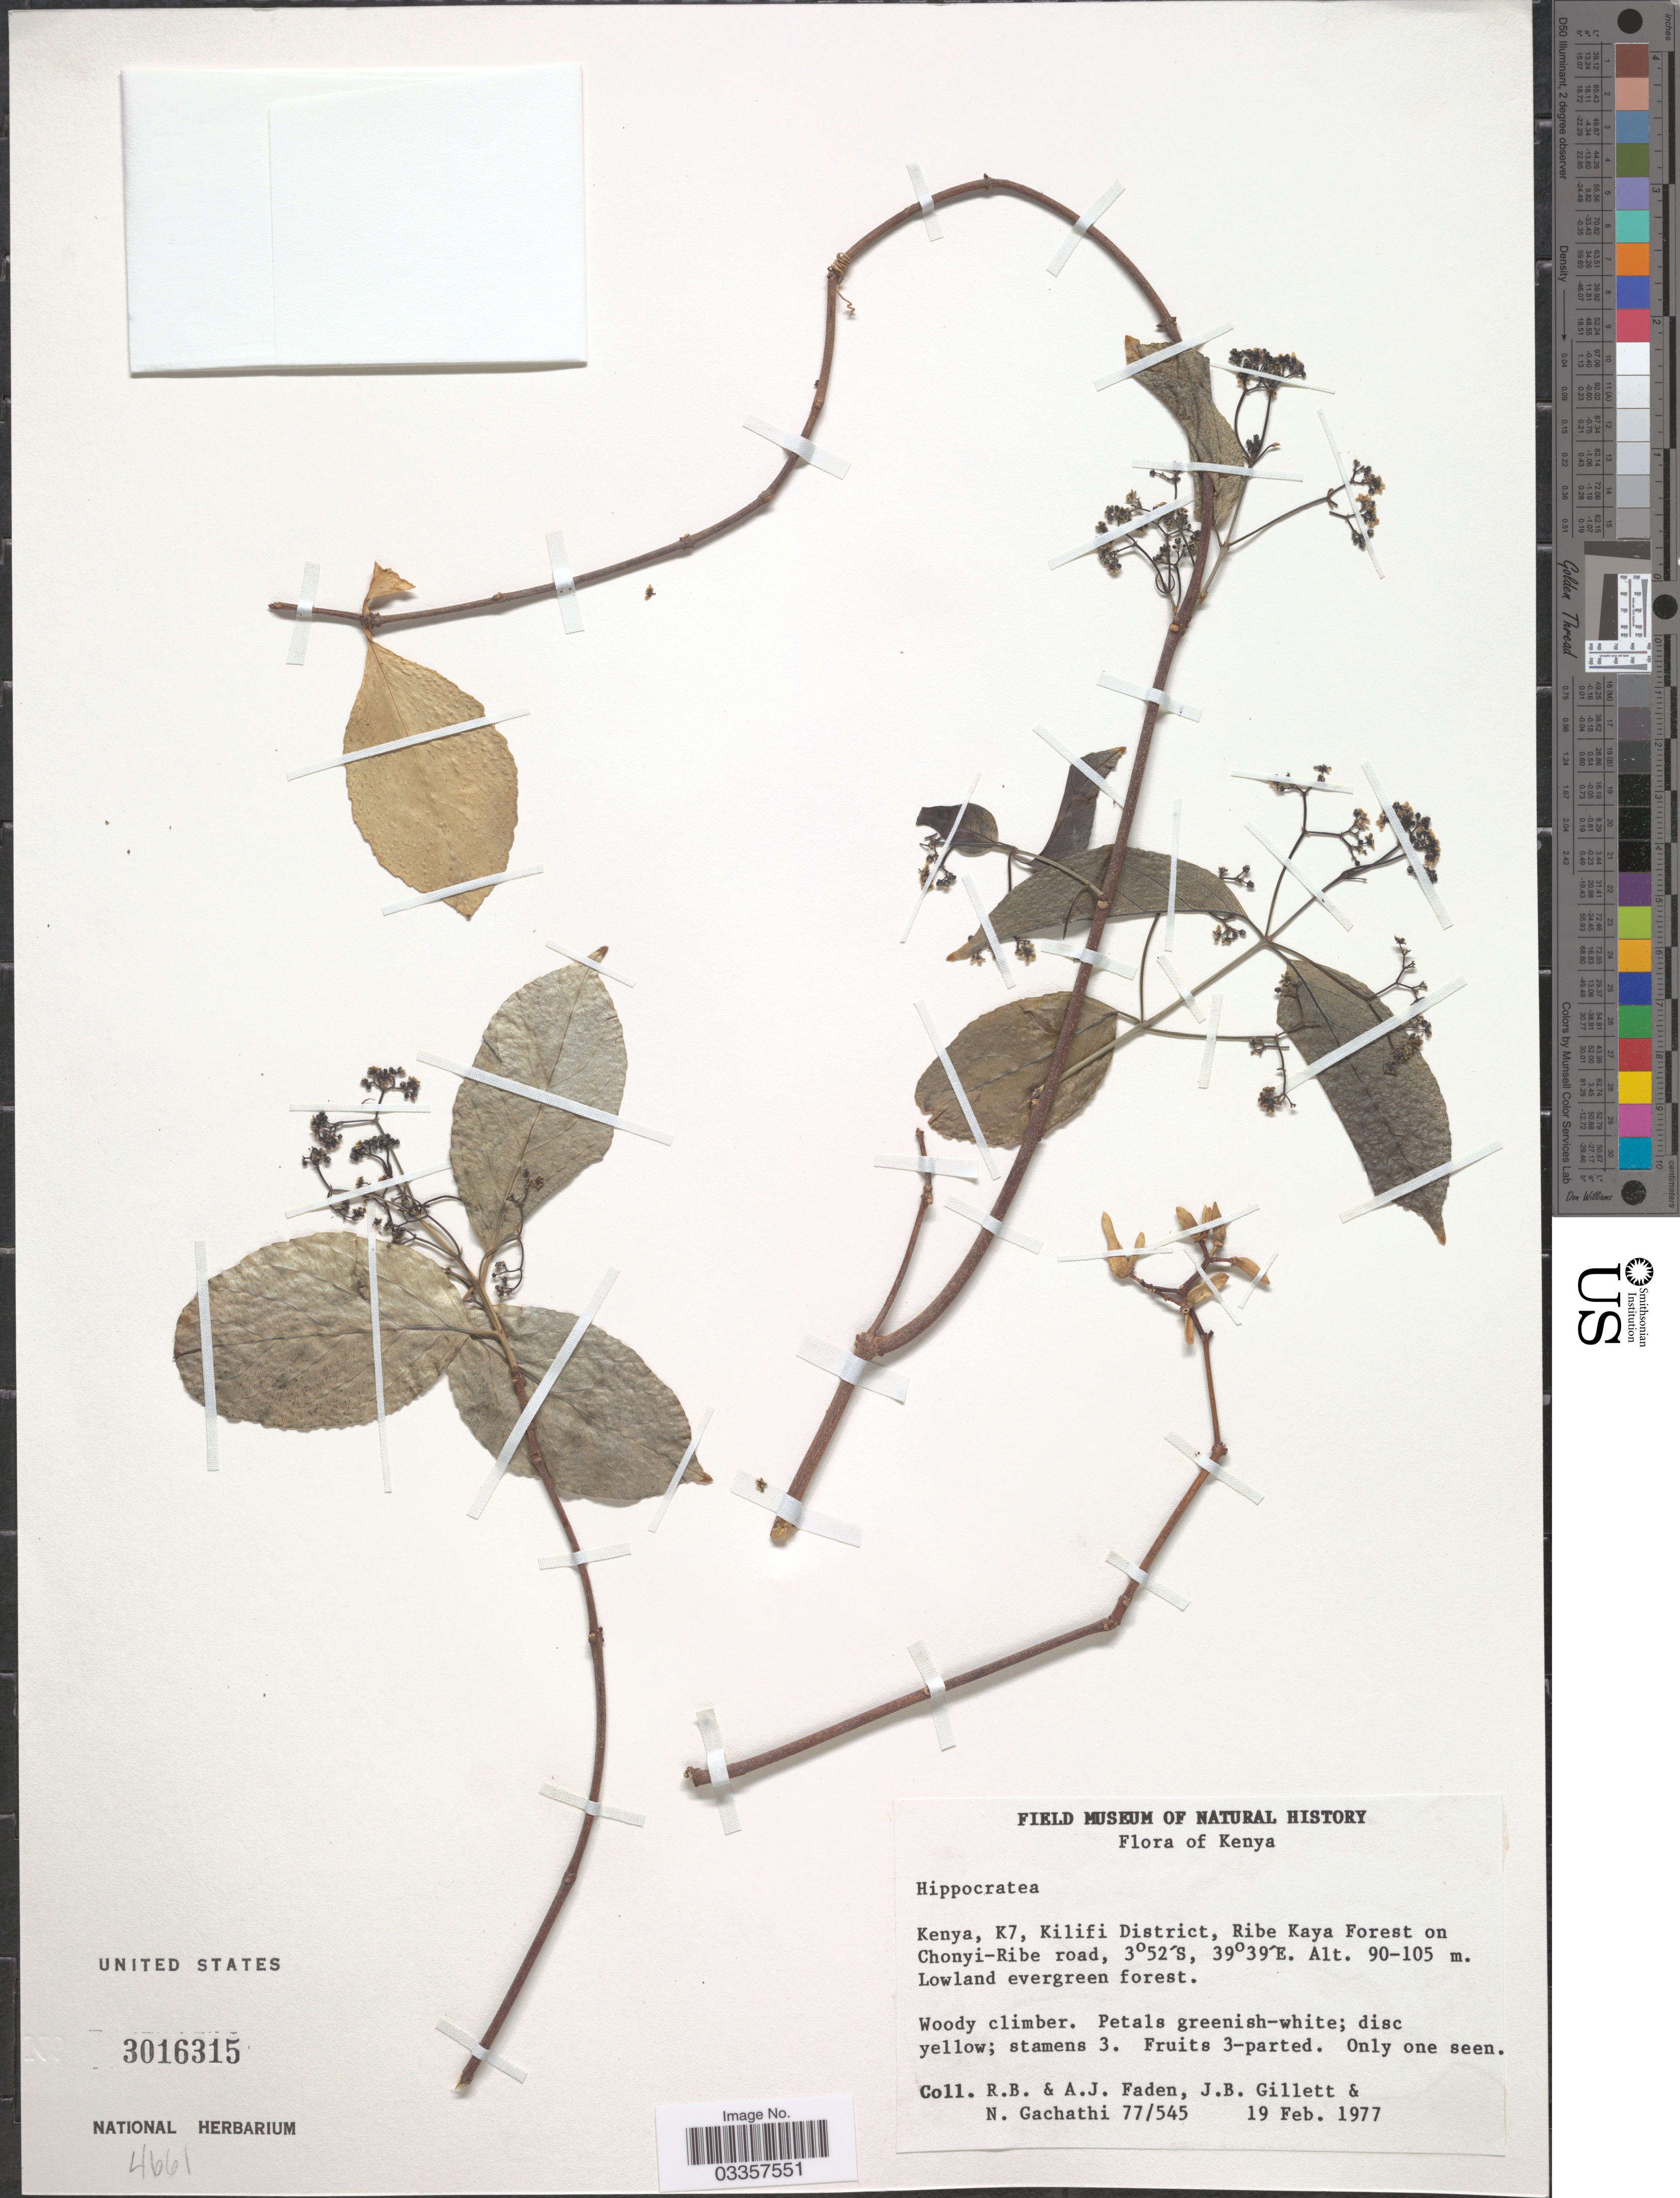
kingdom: Plantae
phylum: Tracheophyta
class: Magnoliopsida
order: Celastrales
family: Celastraceae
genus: Hippocratea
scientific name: Hippocratea sp.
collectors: R. B. Faden, A. J. Faden, J. B. Gillett & N. Gachathi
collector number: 77/545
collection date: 1977-02-19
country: Kenya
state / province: Kilifi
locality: K7, Kilifi District, Ribe Kaya Forest on Chonyi-Ribe road.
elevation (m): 90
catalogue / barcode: US 3016315